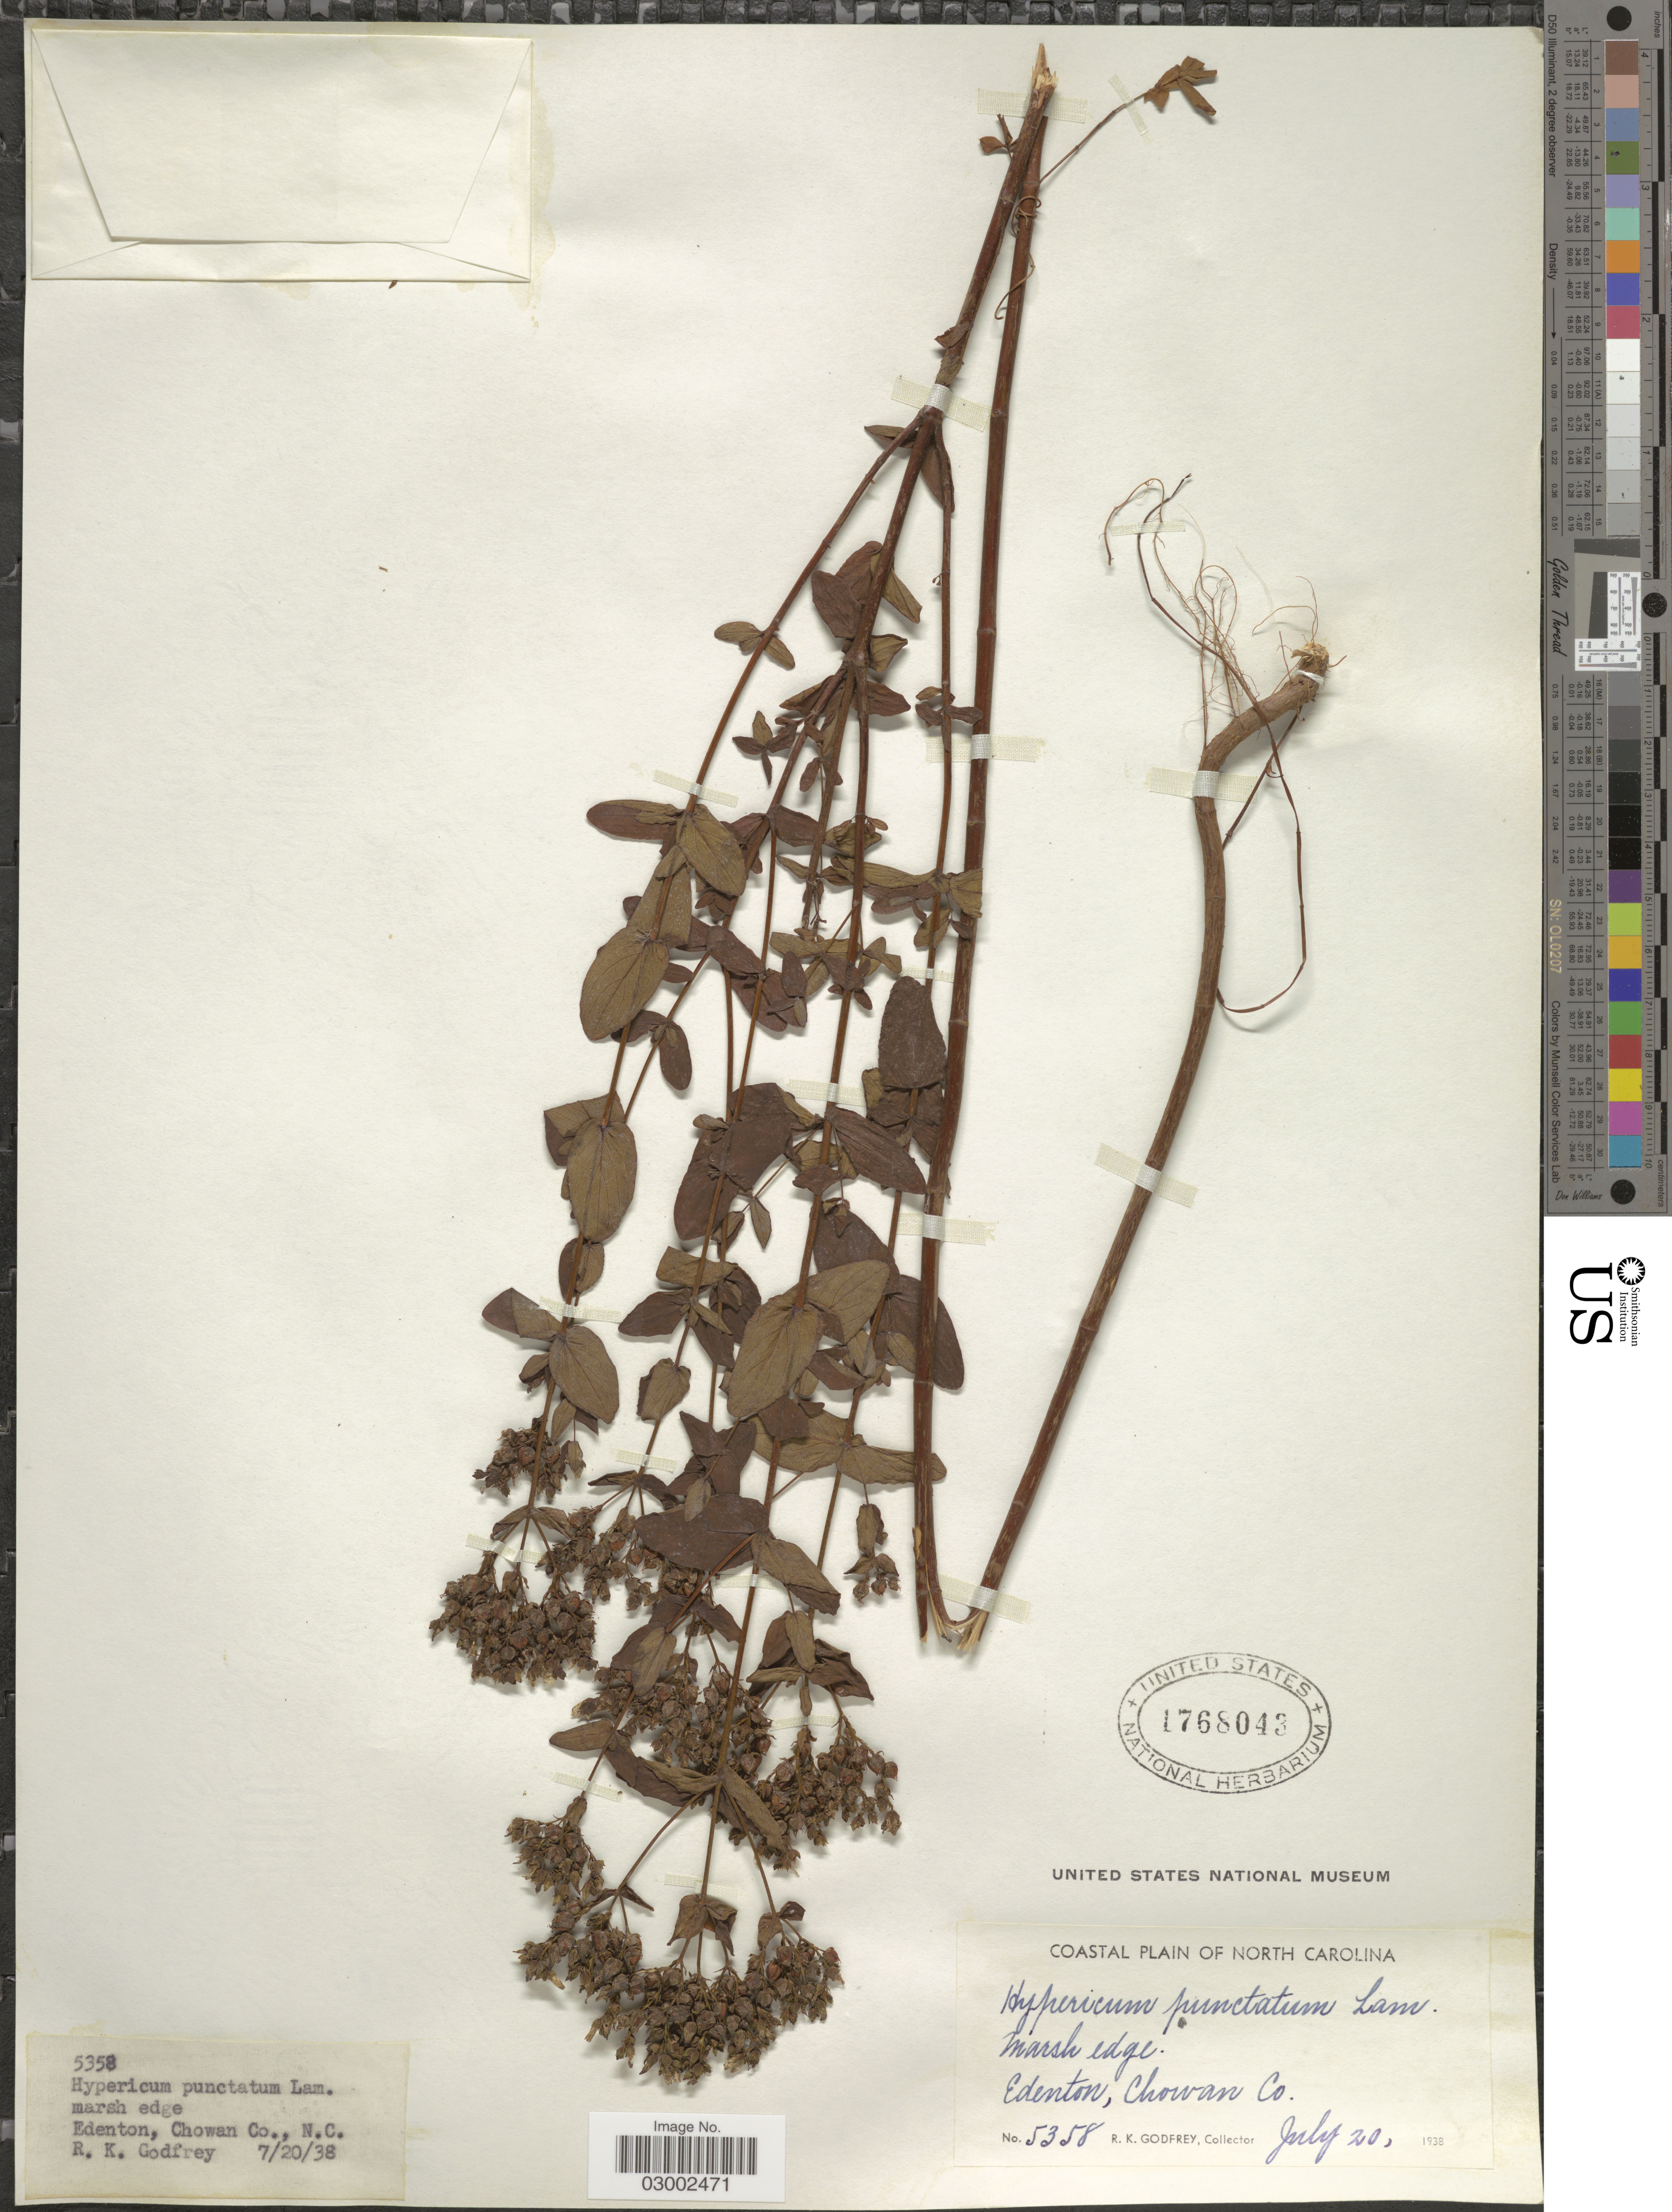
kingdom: Plantae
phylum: Tracheophyta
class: Magnoliopsida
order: Malpighiales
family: Hypericaceae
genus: Hypericum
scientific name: Hypericum punctatum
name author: Lam.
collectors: R. K. Godfrey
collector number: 5358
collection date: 1938-07-20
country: United States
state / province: North Carolina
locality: Edenton, Chowan Co.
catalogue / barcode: US 1768043